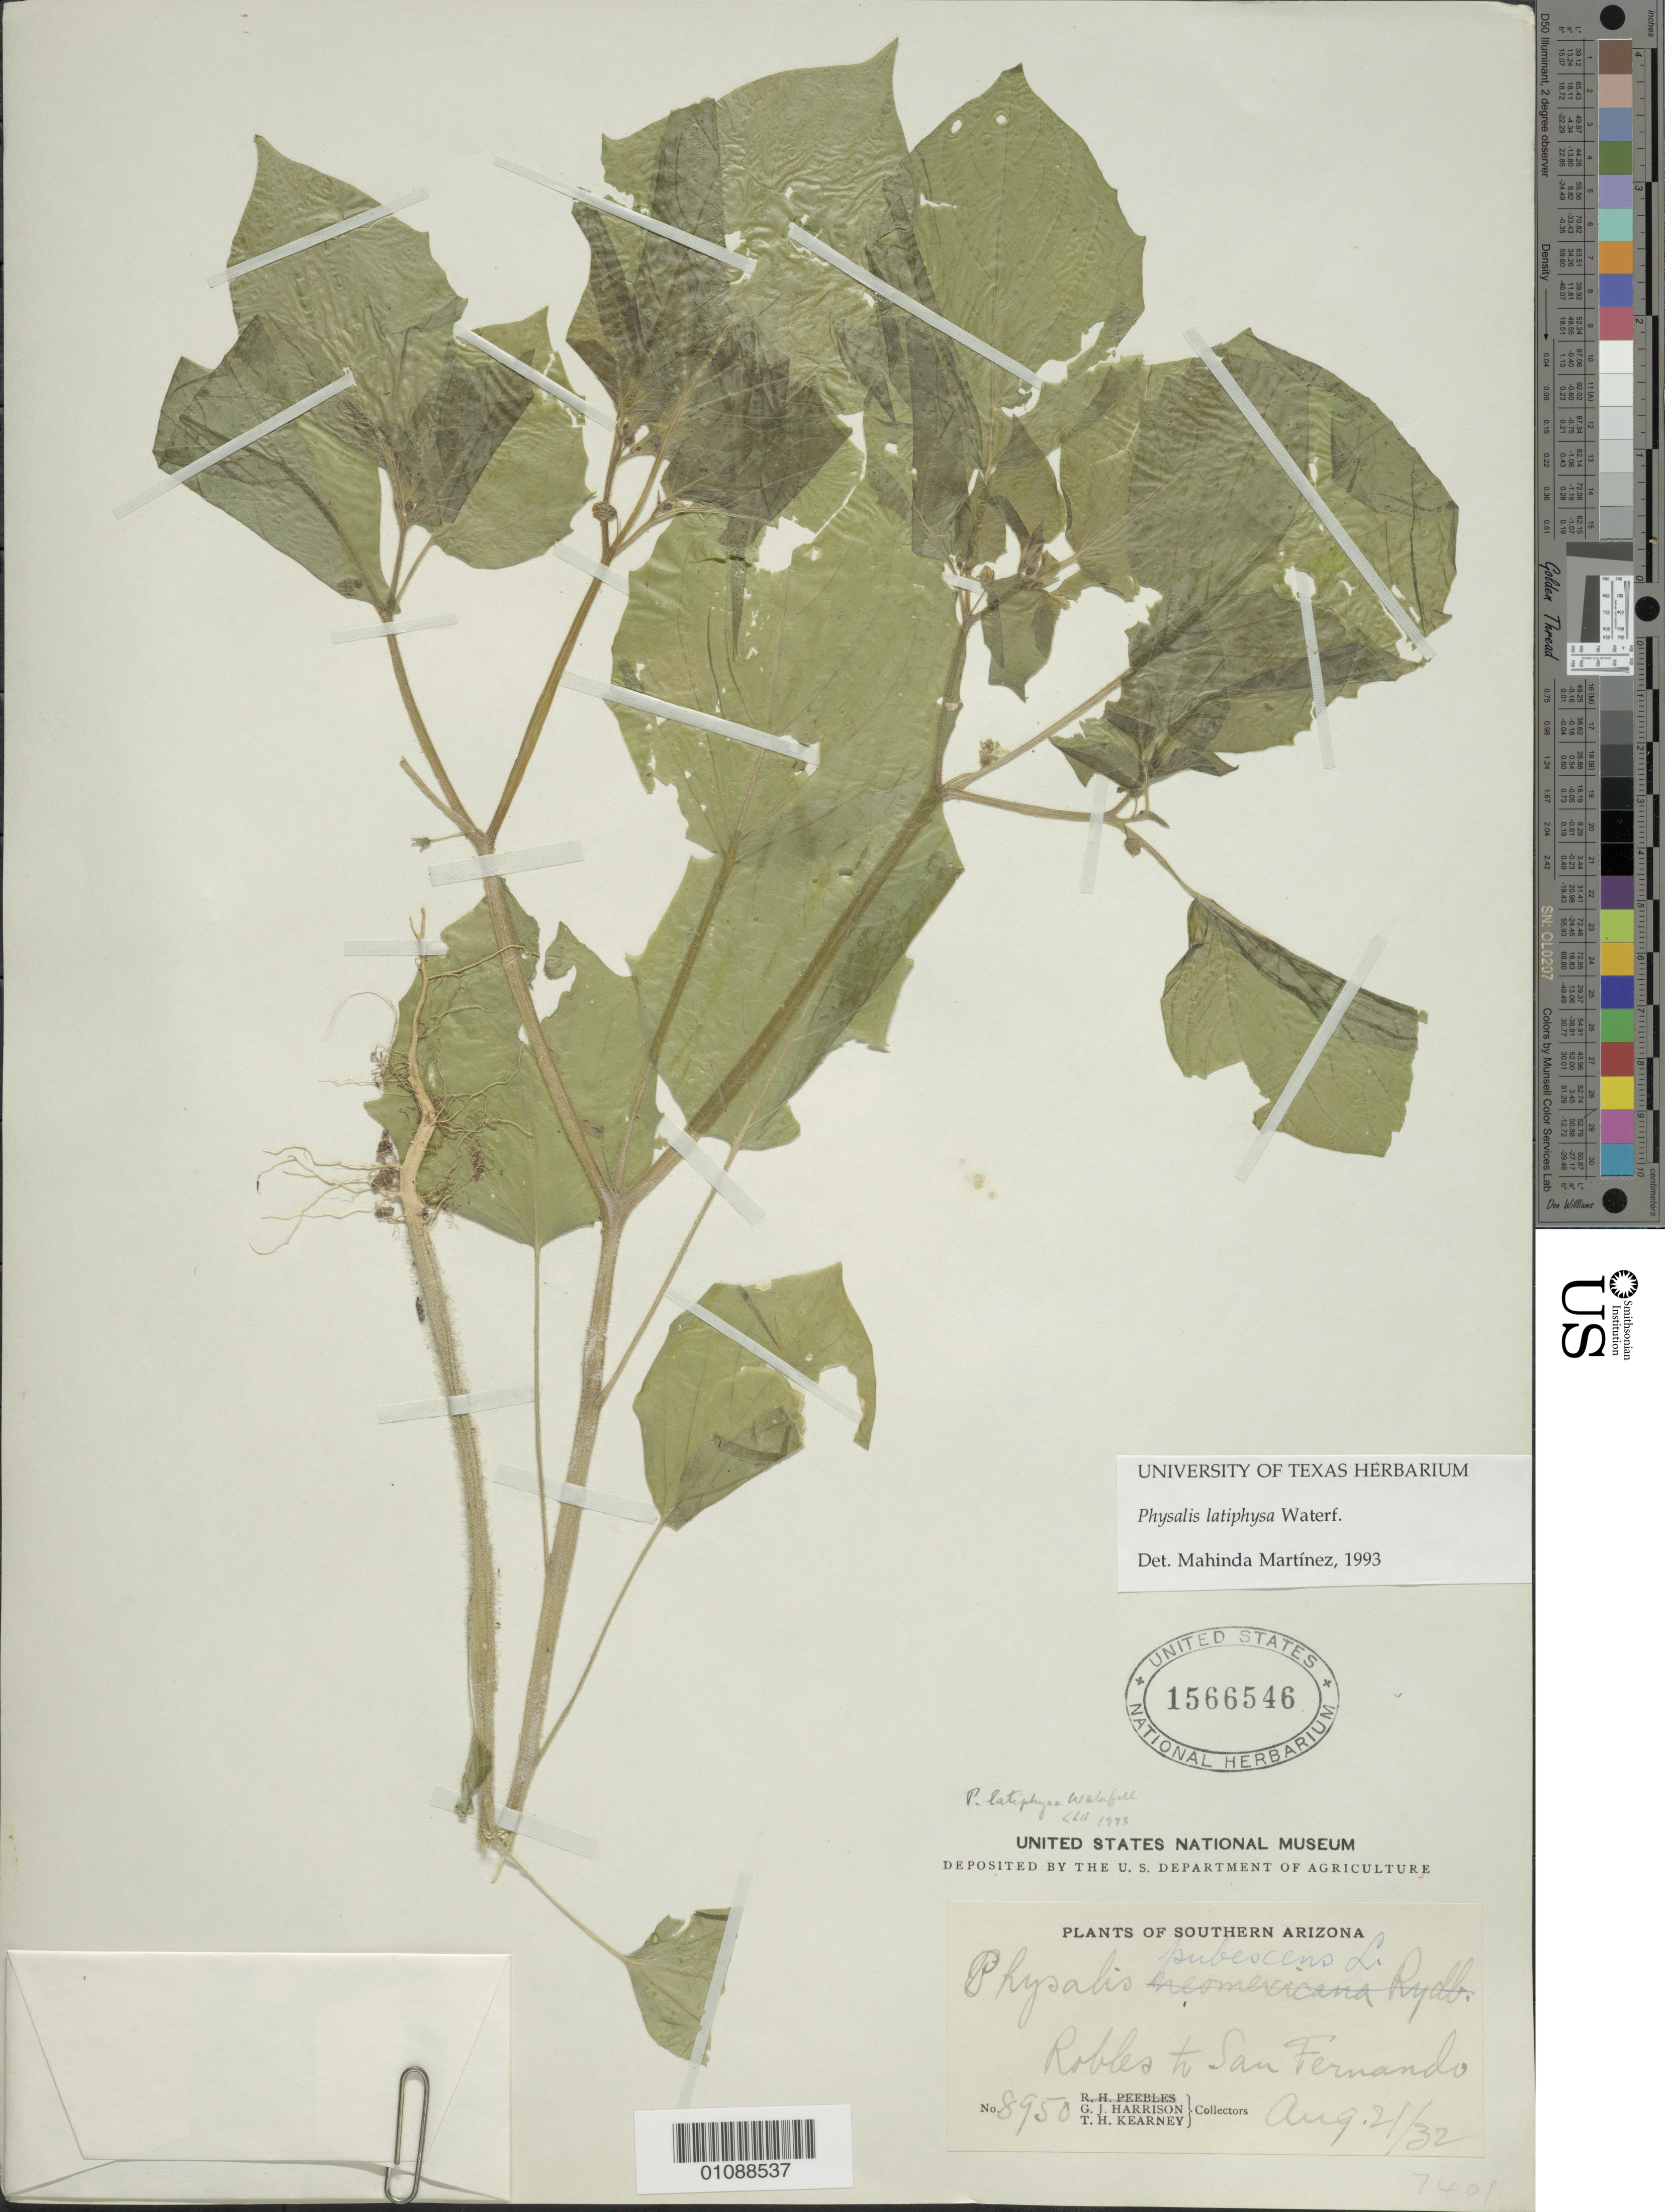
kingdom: Plantae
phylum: Tracheophyta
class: Magnoliopsida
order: Solanales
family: Solanaceae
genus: Physalis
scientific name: Physalis latiphysa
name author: Waterf.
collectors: G. J. Harrison & T. H. Kearney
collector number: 8950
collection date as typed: Transcribed d/m/y: 2/8/32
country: United States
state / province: Arizona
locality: Southern Arizona. Robles to San Fernando.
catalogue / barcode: US 1566546